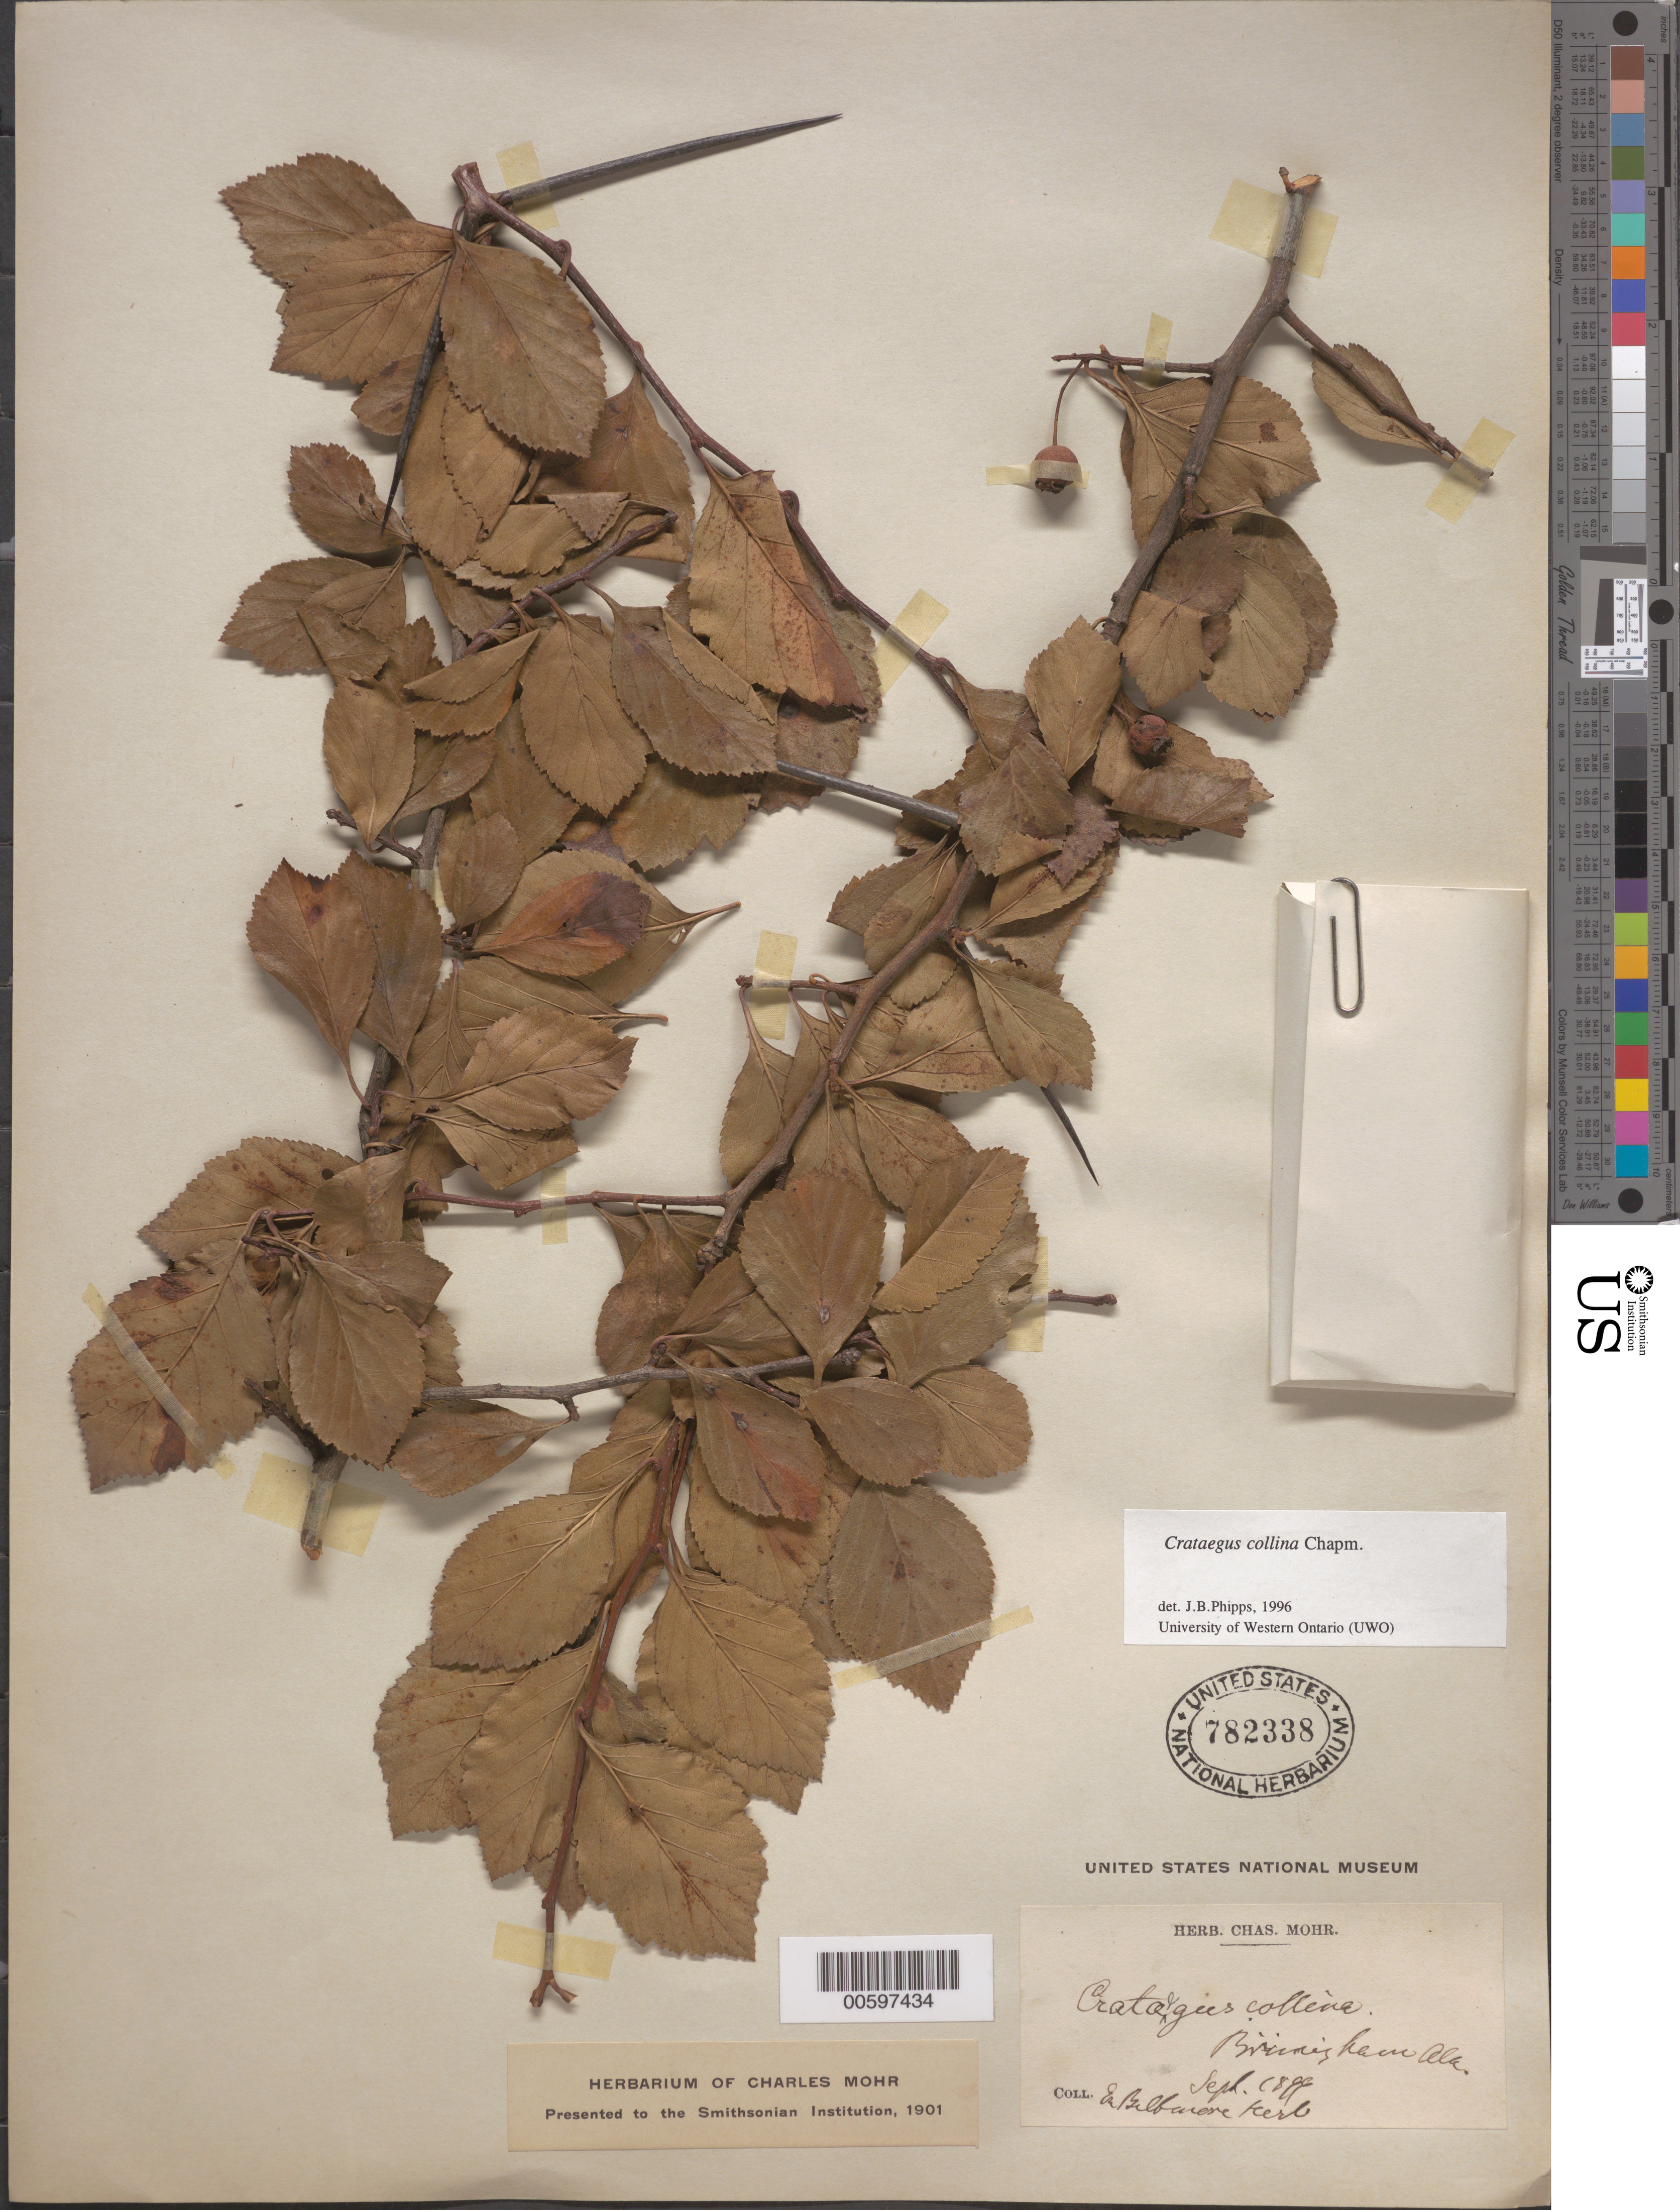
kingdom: Plantae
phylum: Tracheophyta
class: Magnoliopsida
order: Rosales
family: Rosaceae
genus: Crataegus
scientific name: Crataegus collina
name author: Chapm.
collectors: ex herb. Biltmore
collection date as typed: Sep 1899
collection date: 1899-09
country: United States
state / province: Alabama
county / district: Jefferson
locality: Birmingham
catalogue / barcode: US 782338